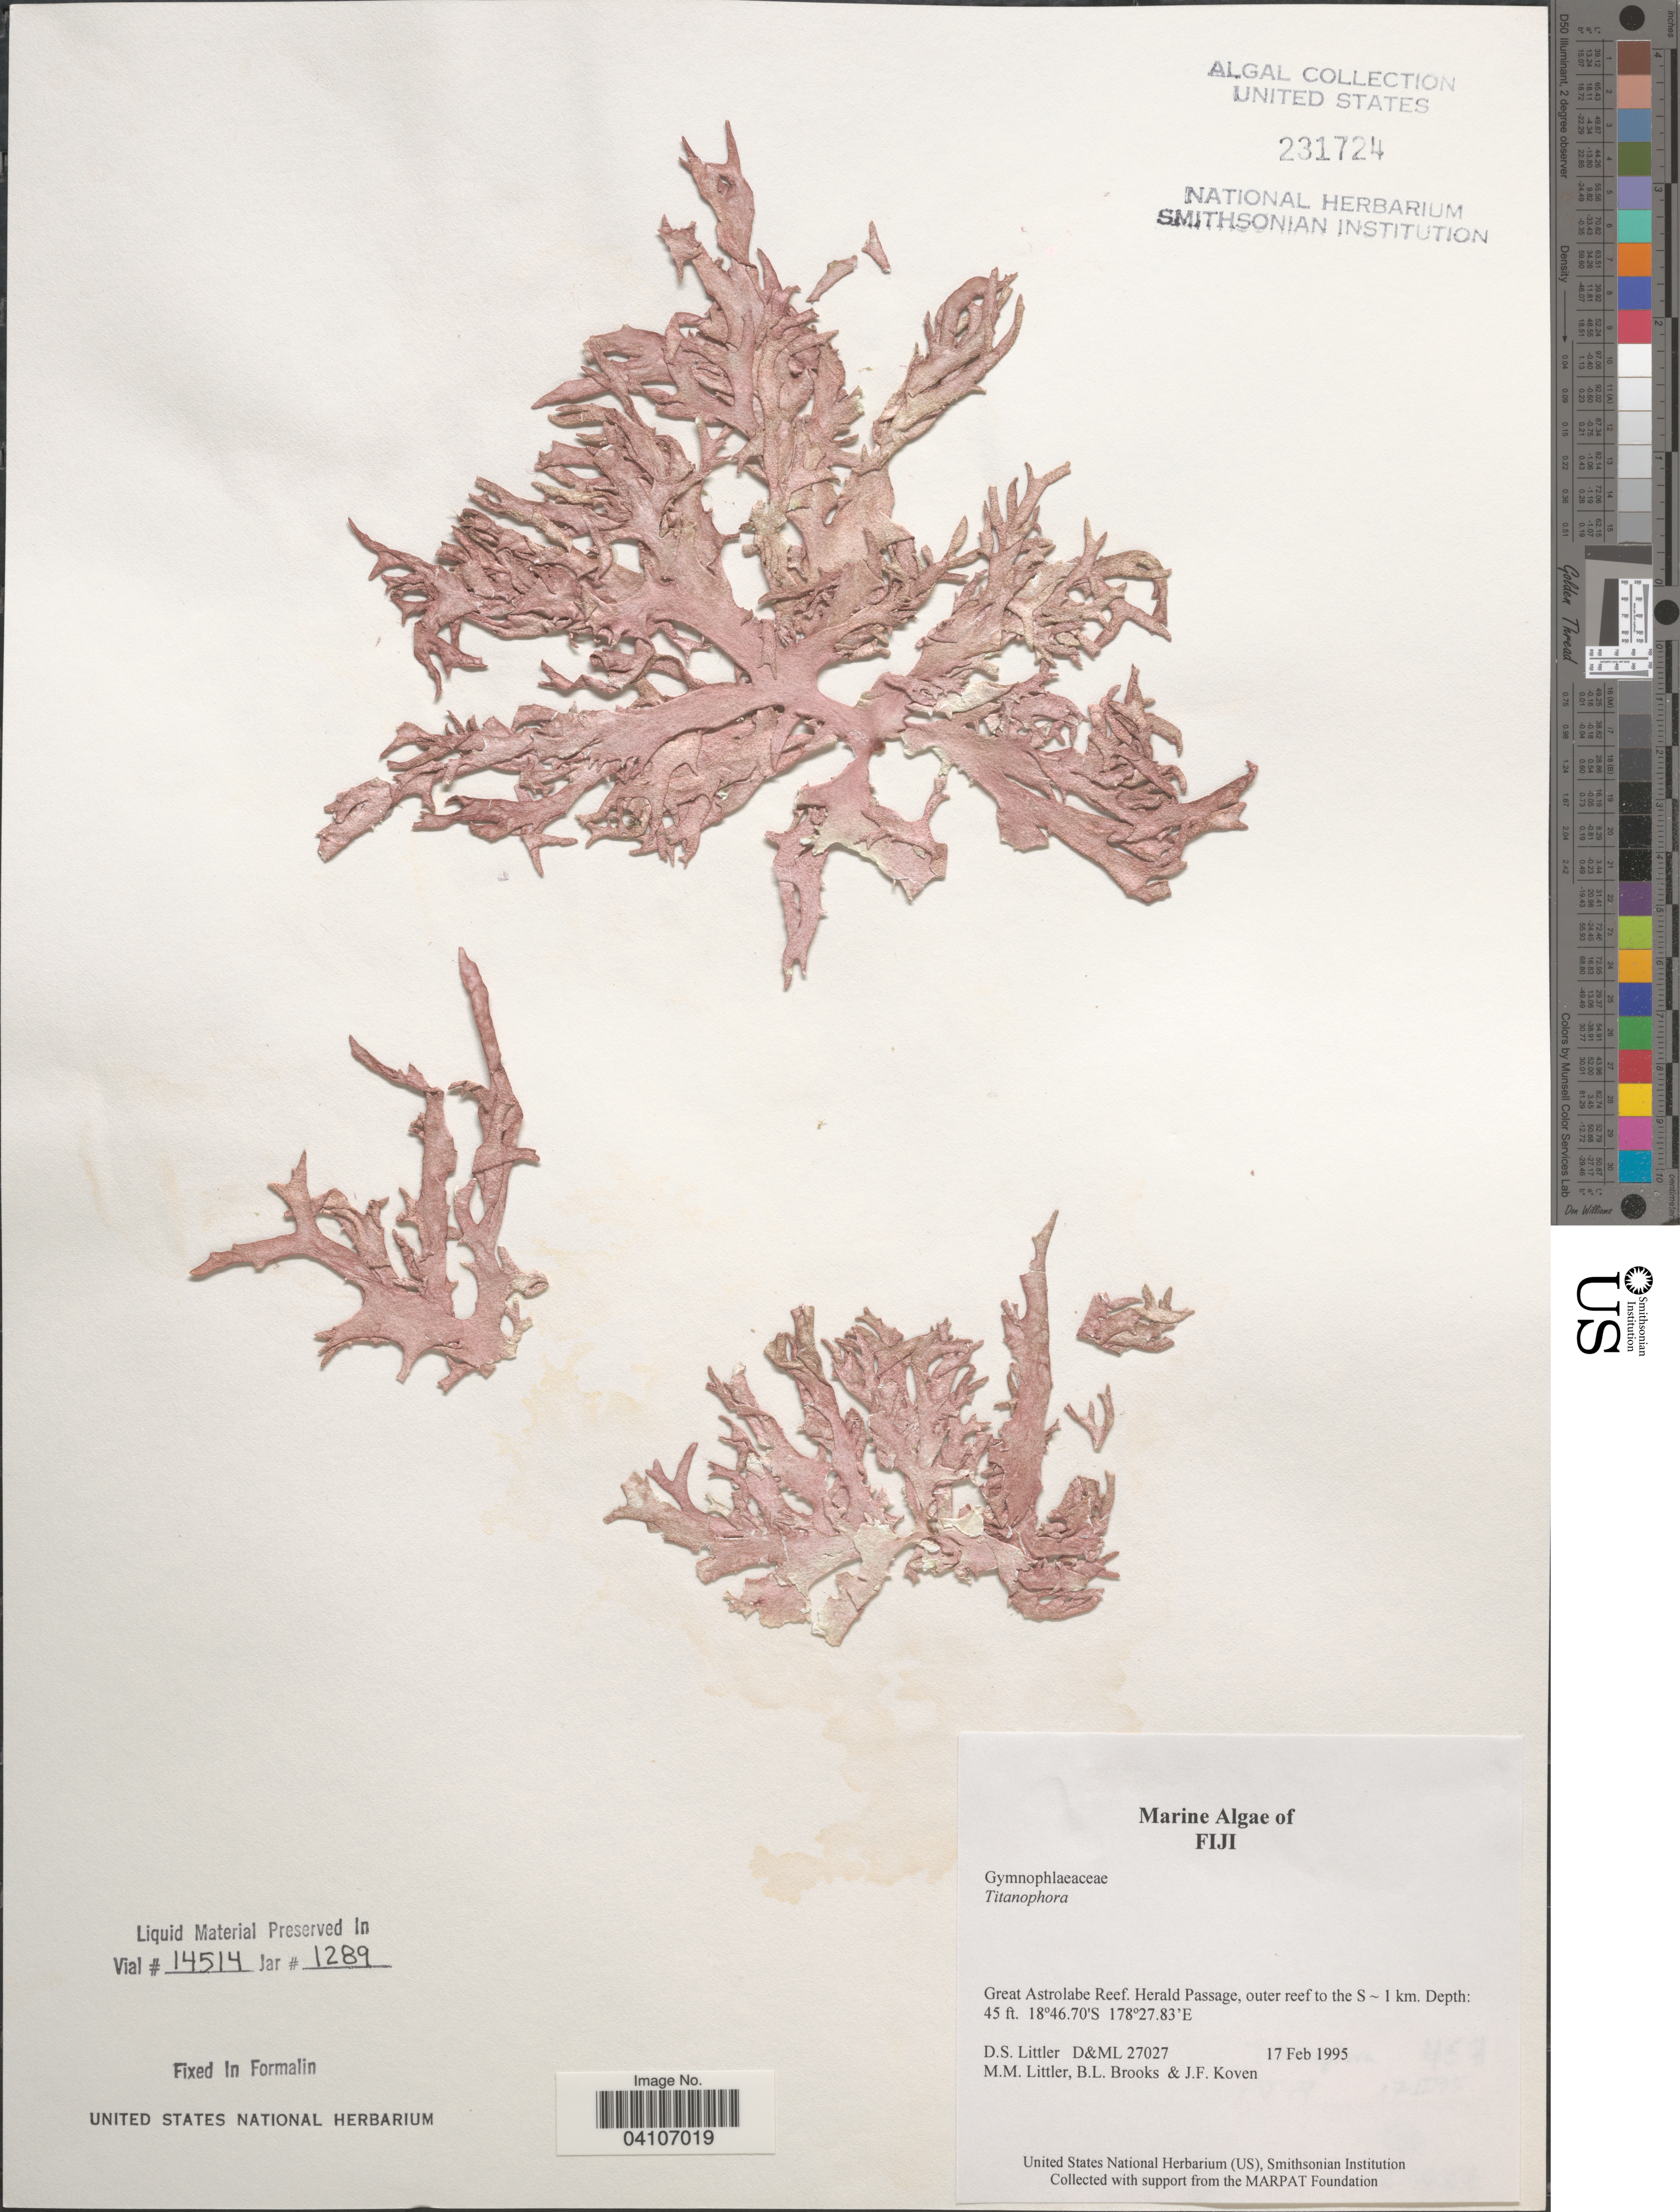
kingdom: Plantae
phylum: Rhodophyta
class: Florideophyceae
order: Nemastomatales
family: Schizymeniaceae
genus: Titanophora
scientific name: Titanophora sp.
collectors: D. S. Littler, B. Brooks & J. Koven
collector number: D&ML27027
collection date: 1995-02-17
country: Fiji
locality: Great Astrolabe Reef. Herald Passage, outer reef to the S ~ 1 km.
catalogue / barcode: US 231724